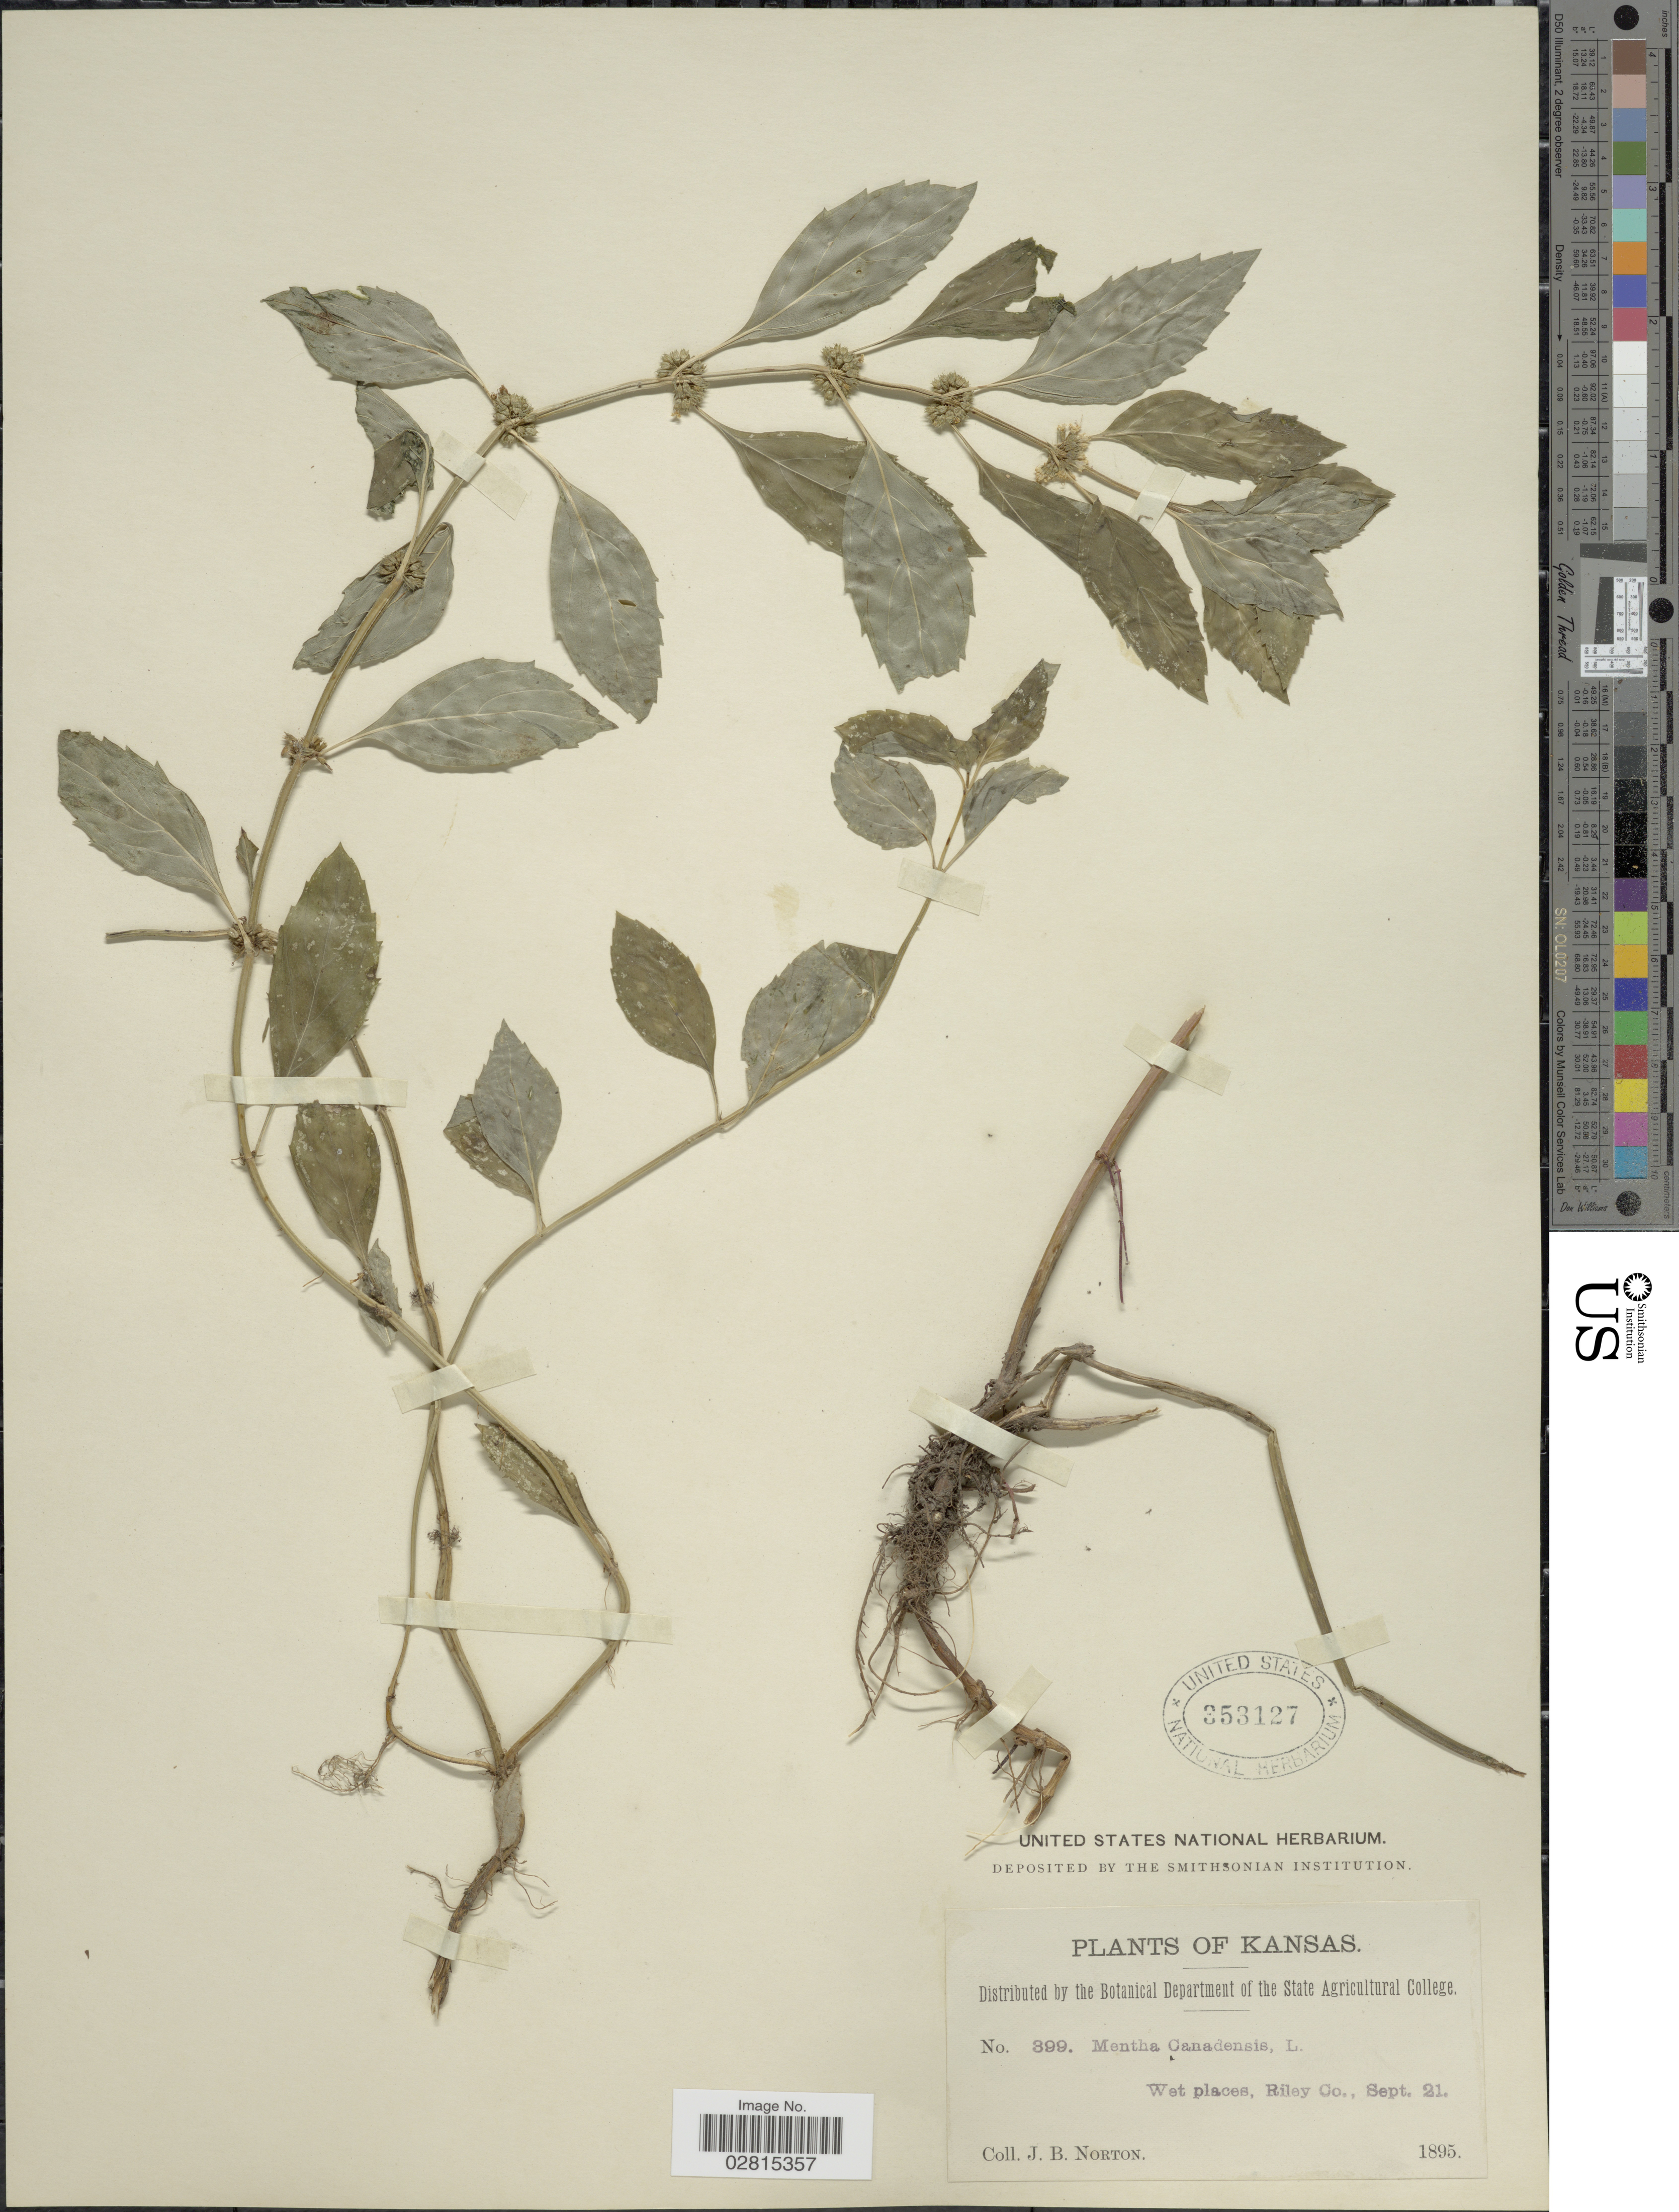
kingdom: Plantae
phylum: Tracheophyta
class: Magnoliopsida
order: Lamiales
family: Lamiaceae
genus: Mentha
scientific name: Mentha canadensis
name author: L.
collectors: J. B. Norton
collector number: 399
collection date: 1895-09-21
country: United States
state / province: Kansas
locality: Wet places, Riley Co.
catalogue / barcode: US 353127